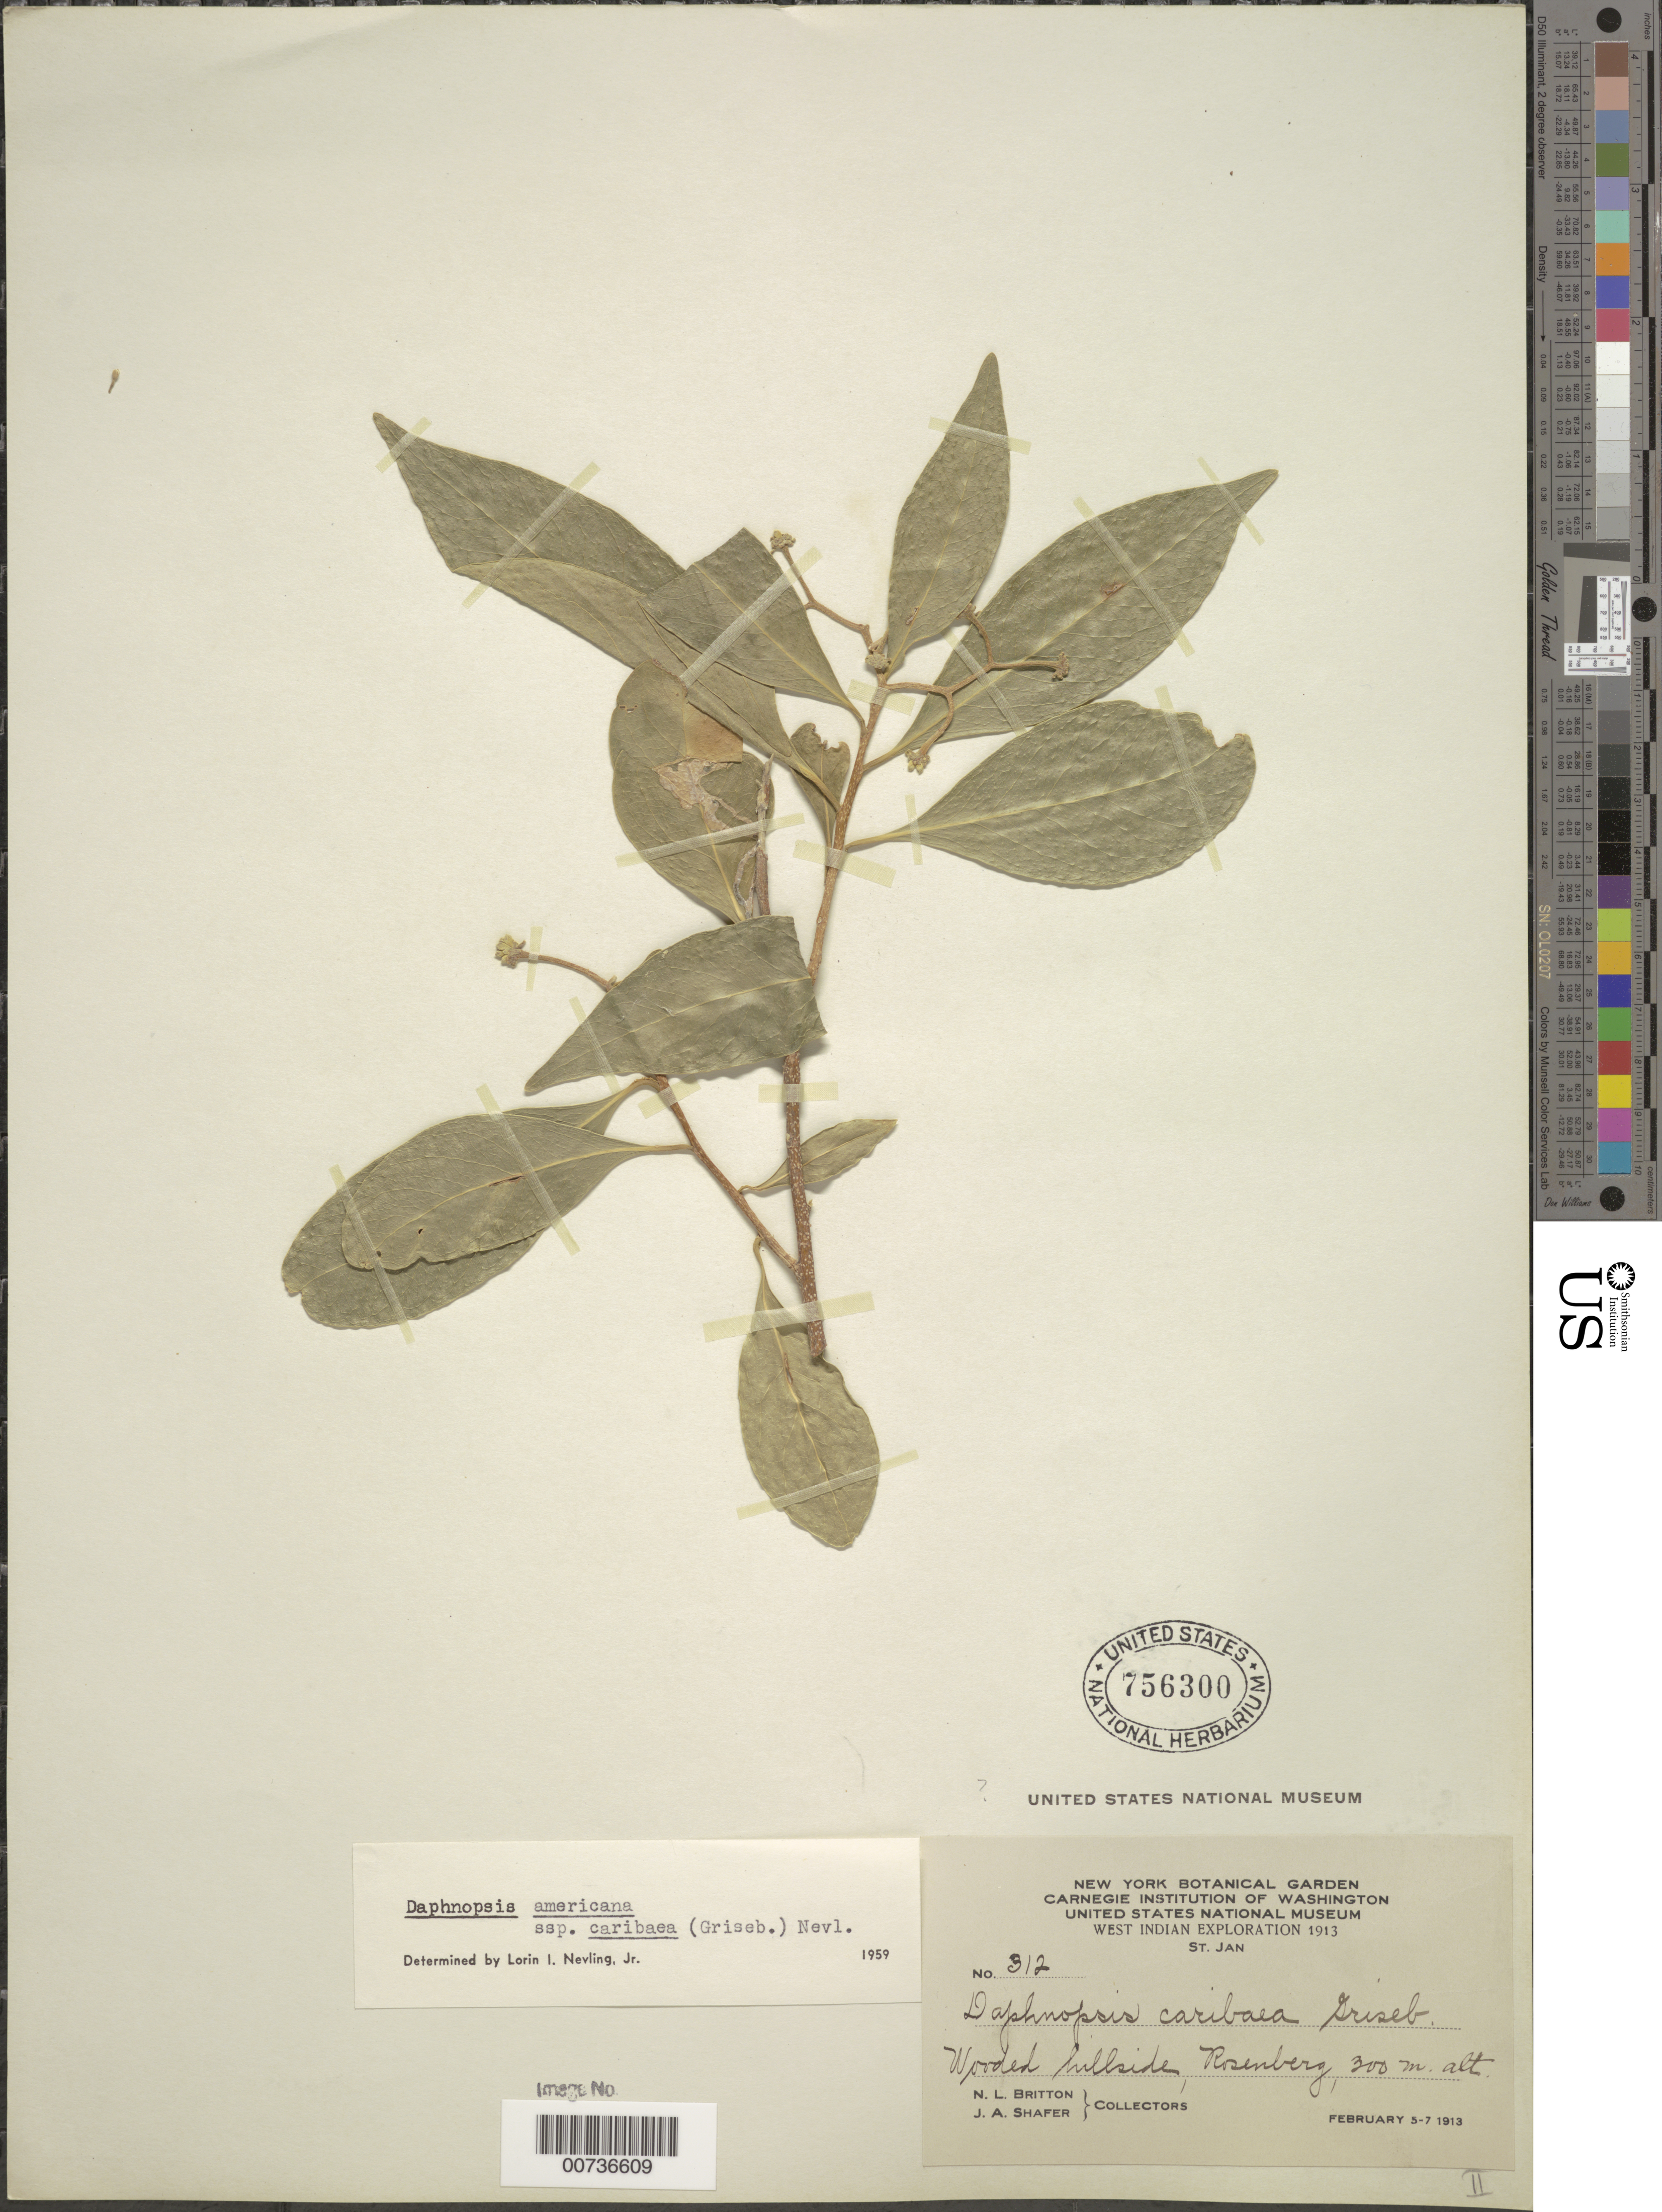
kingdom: Plantae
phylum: Tracheophyta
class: Magnoliopsida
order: Malvales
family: Thymelaeaceae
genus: Daphnopsis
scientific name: Daphnopsis americana subsp. caribaea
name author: (Griseb.) Nevling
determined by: Nevling, L. I., Jr.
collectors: N. Britton & J. A. Shafer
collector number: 312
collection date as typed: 05 Feb 1913 to 07 Feb 1913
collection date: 1913-02-05/1913-02-07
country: U.S. Virgin Islands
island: St. John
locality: Rosenberg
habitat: Wooded hillside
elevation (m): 300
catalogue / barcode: US 756300